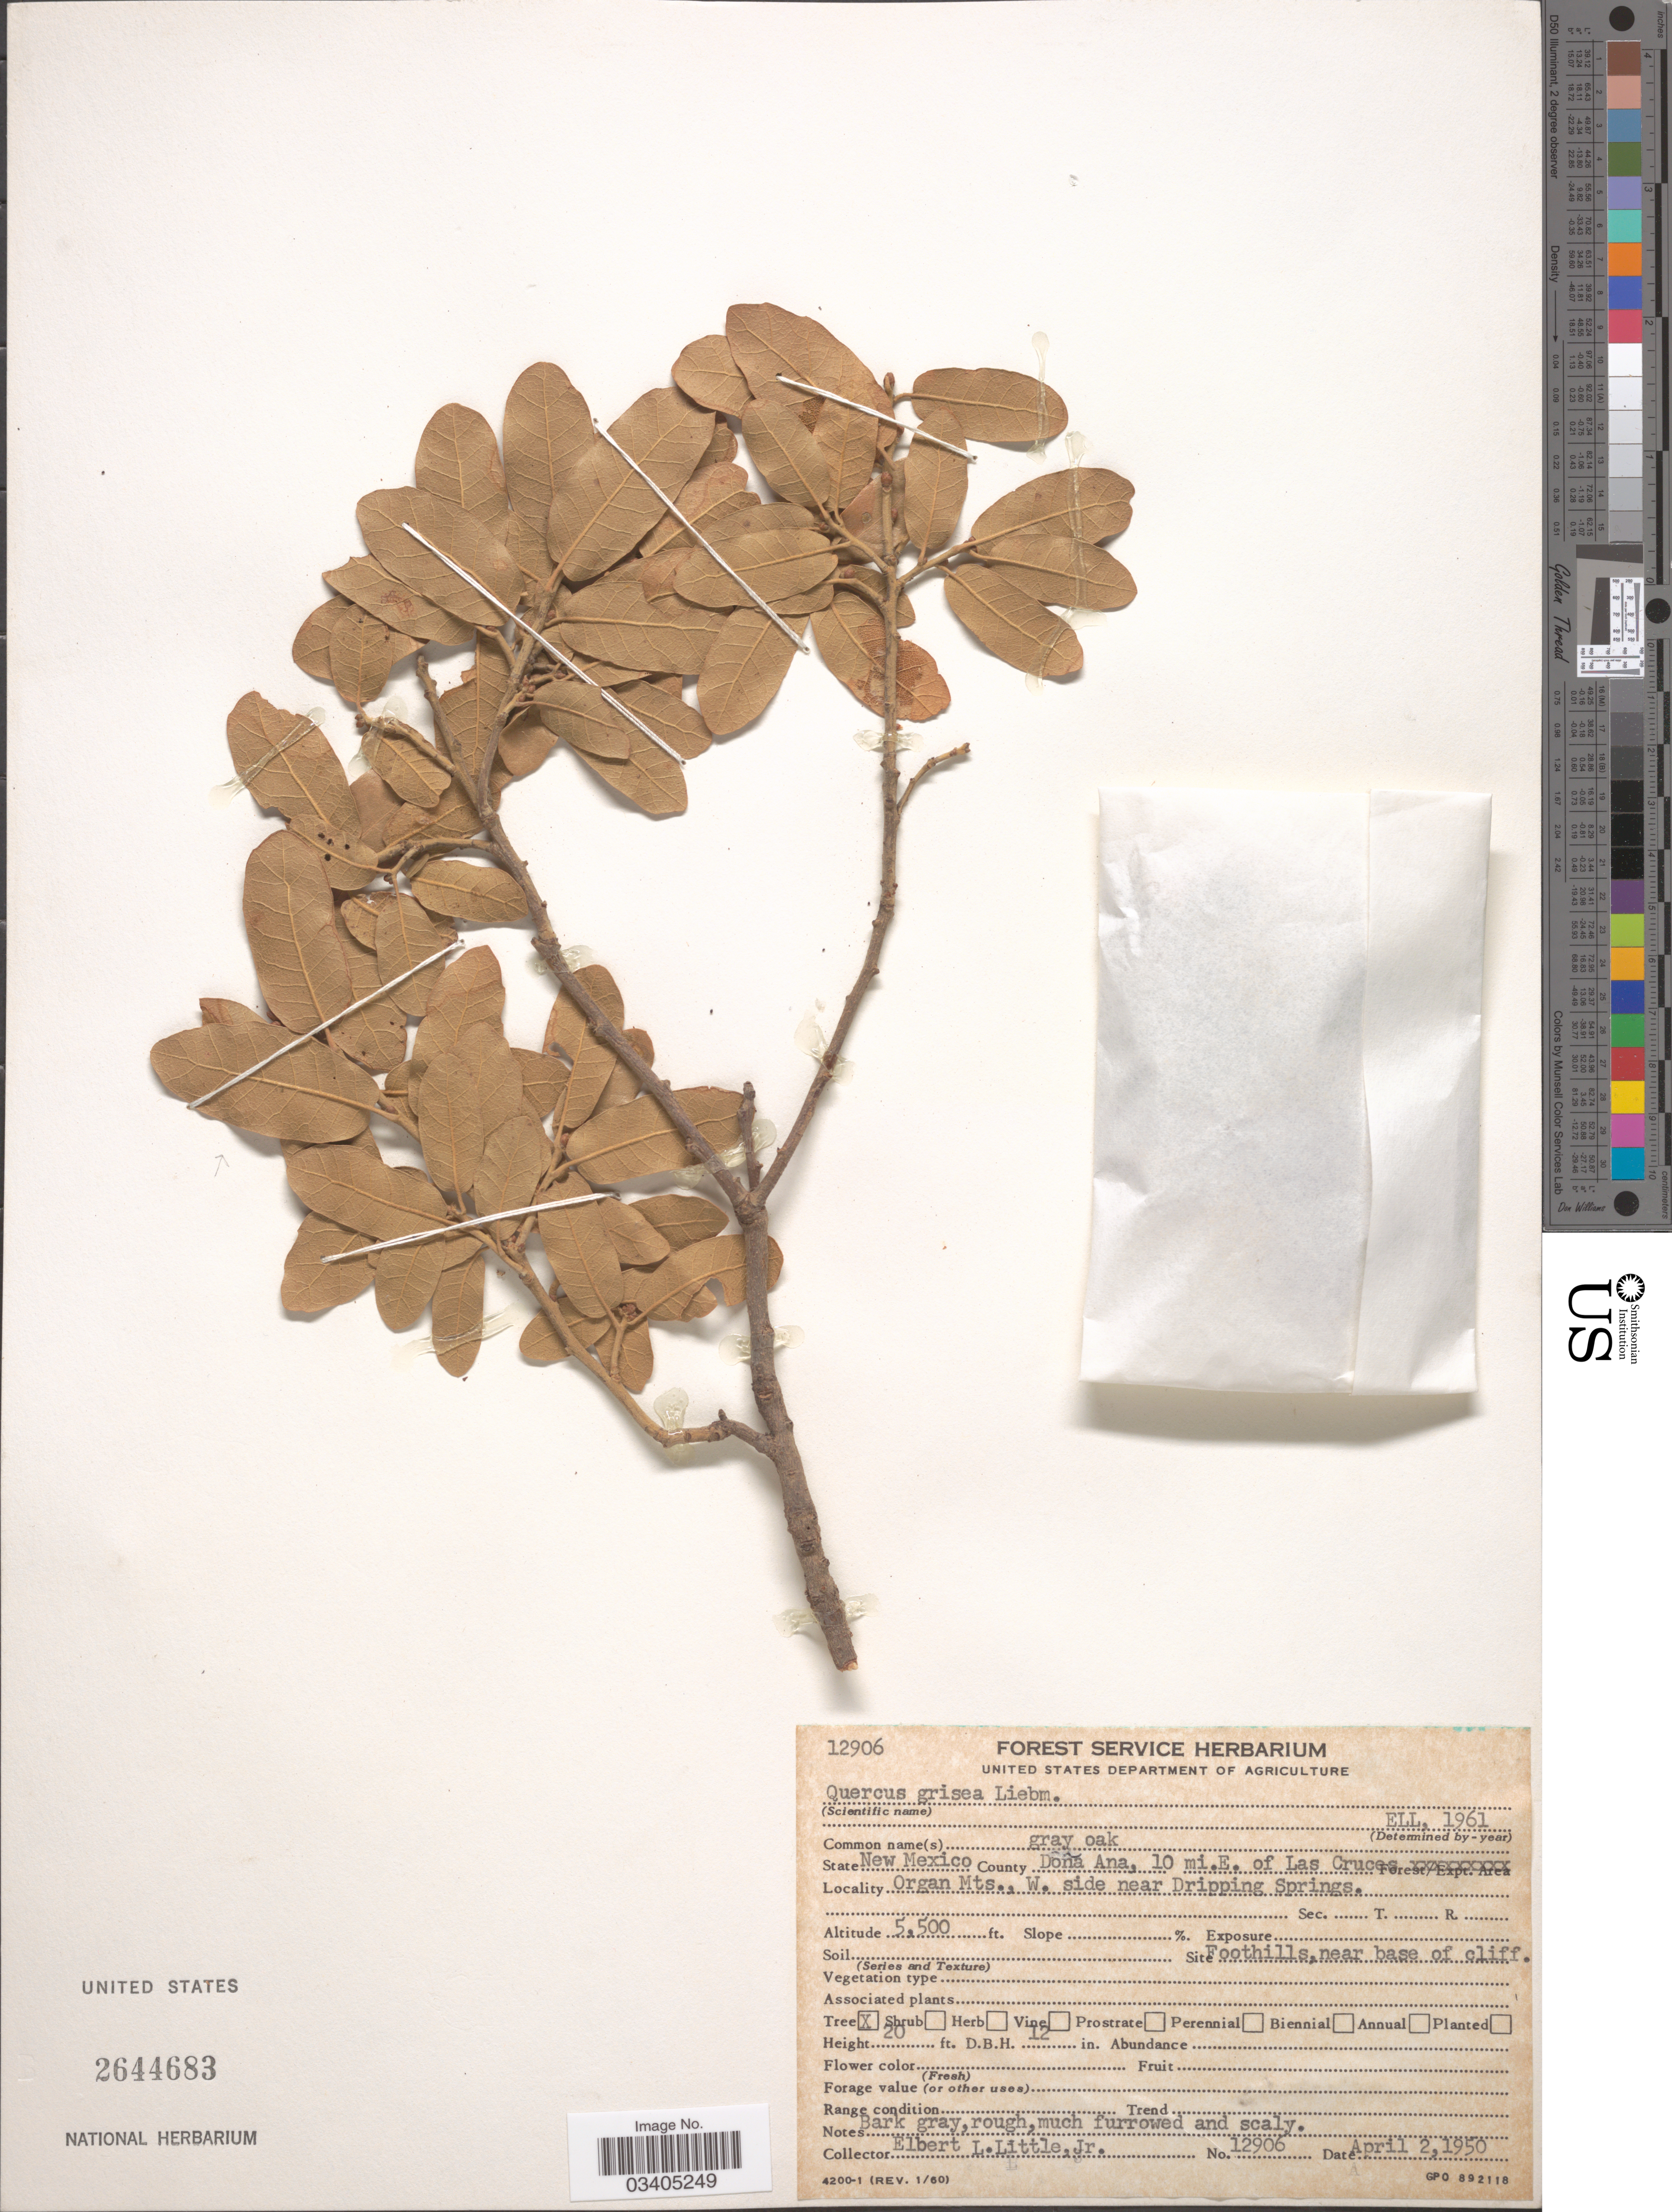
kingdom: Plantae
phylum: Tracheophyta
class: Magnoliopsida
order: Fagales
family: Fagaceae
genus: Quercus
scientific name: Quercus grisea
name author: Liebm.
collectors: E. L. Little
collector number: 12906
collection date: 1950-04-02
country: United States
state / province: New Mexico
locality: County Dona Ana, 10 mi. E. of Las Cruces. Organ Mts., W. side near Dripping Springs.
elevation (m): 1676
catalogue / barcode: US 2644683